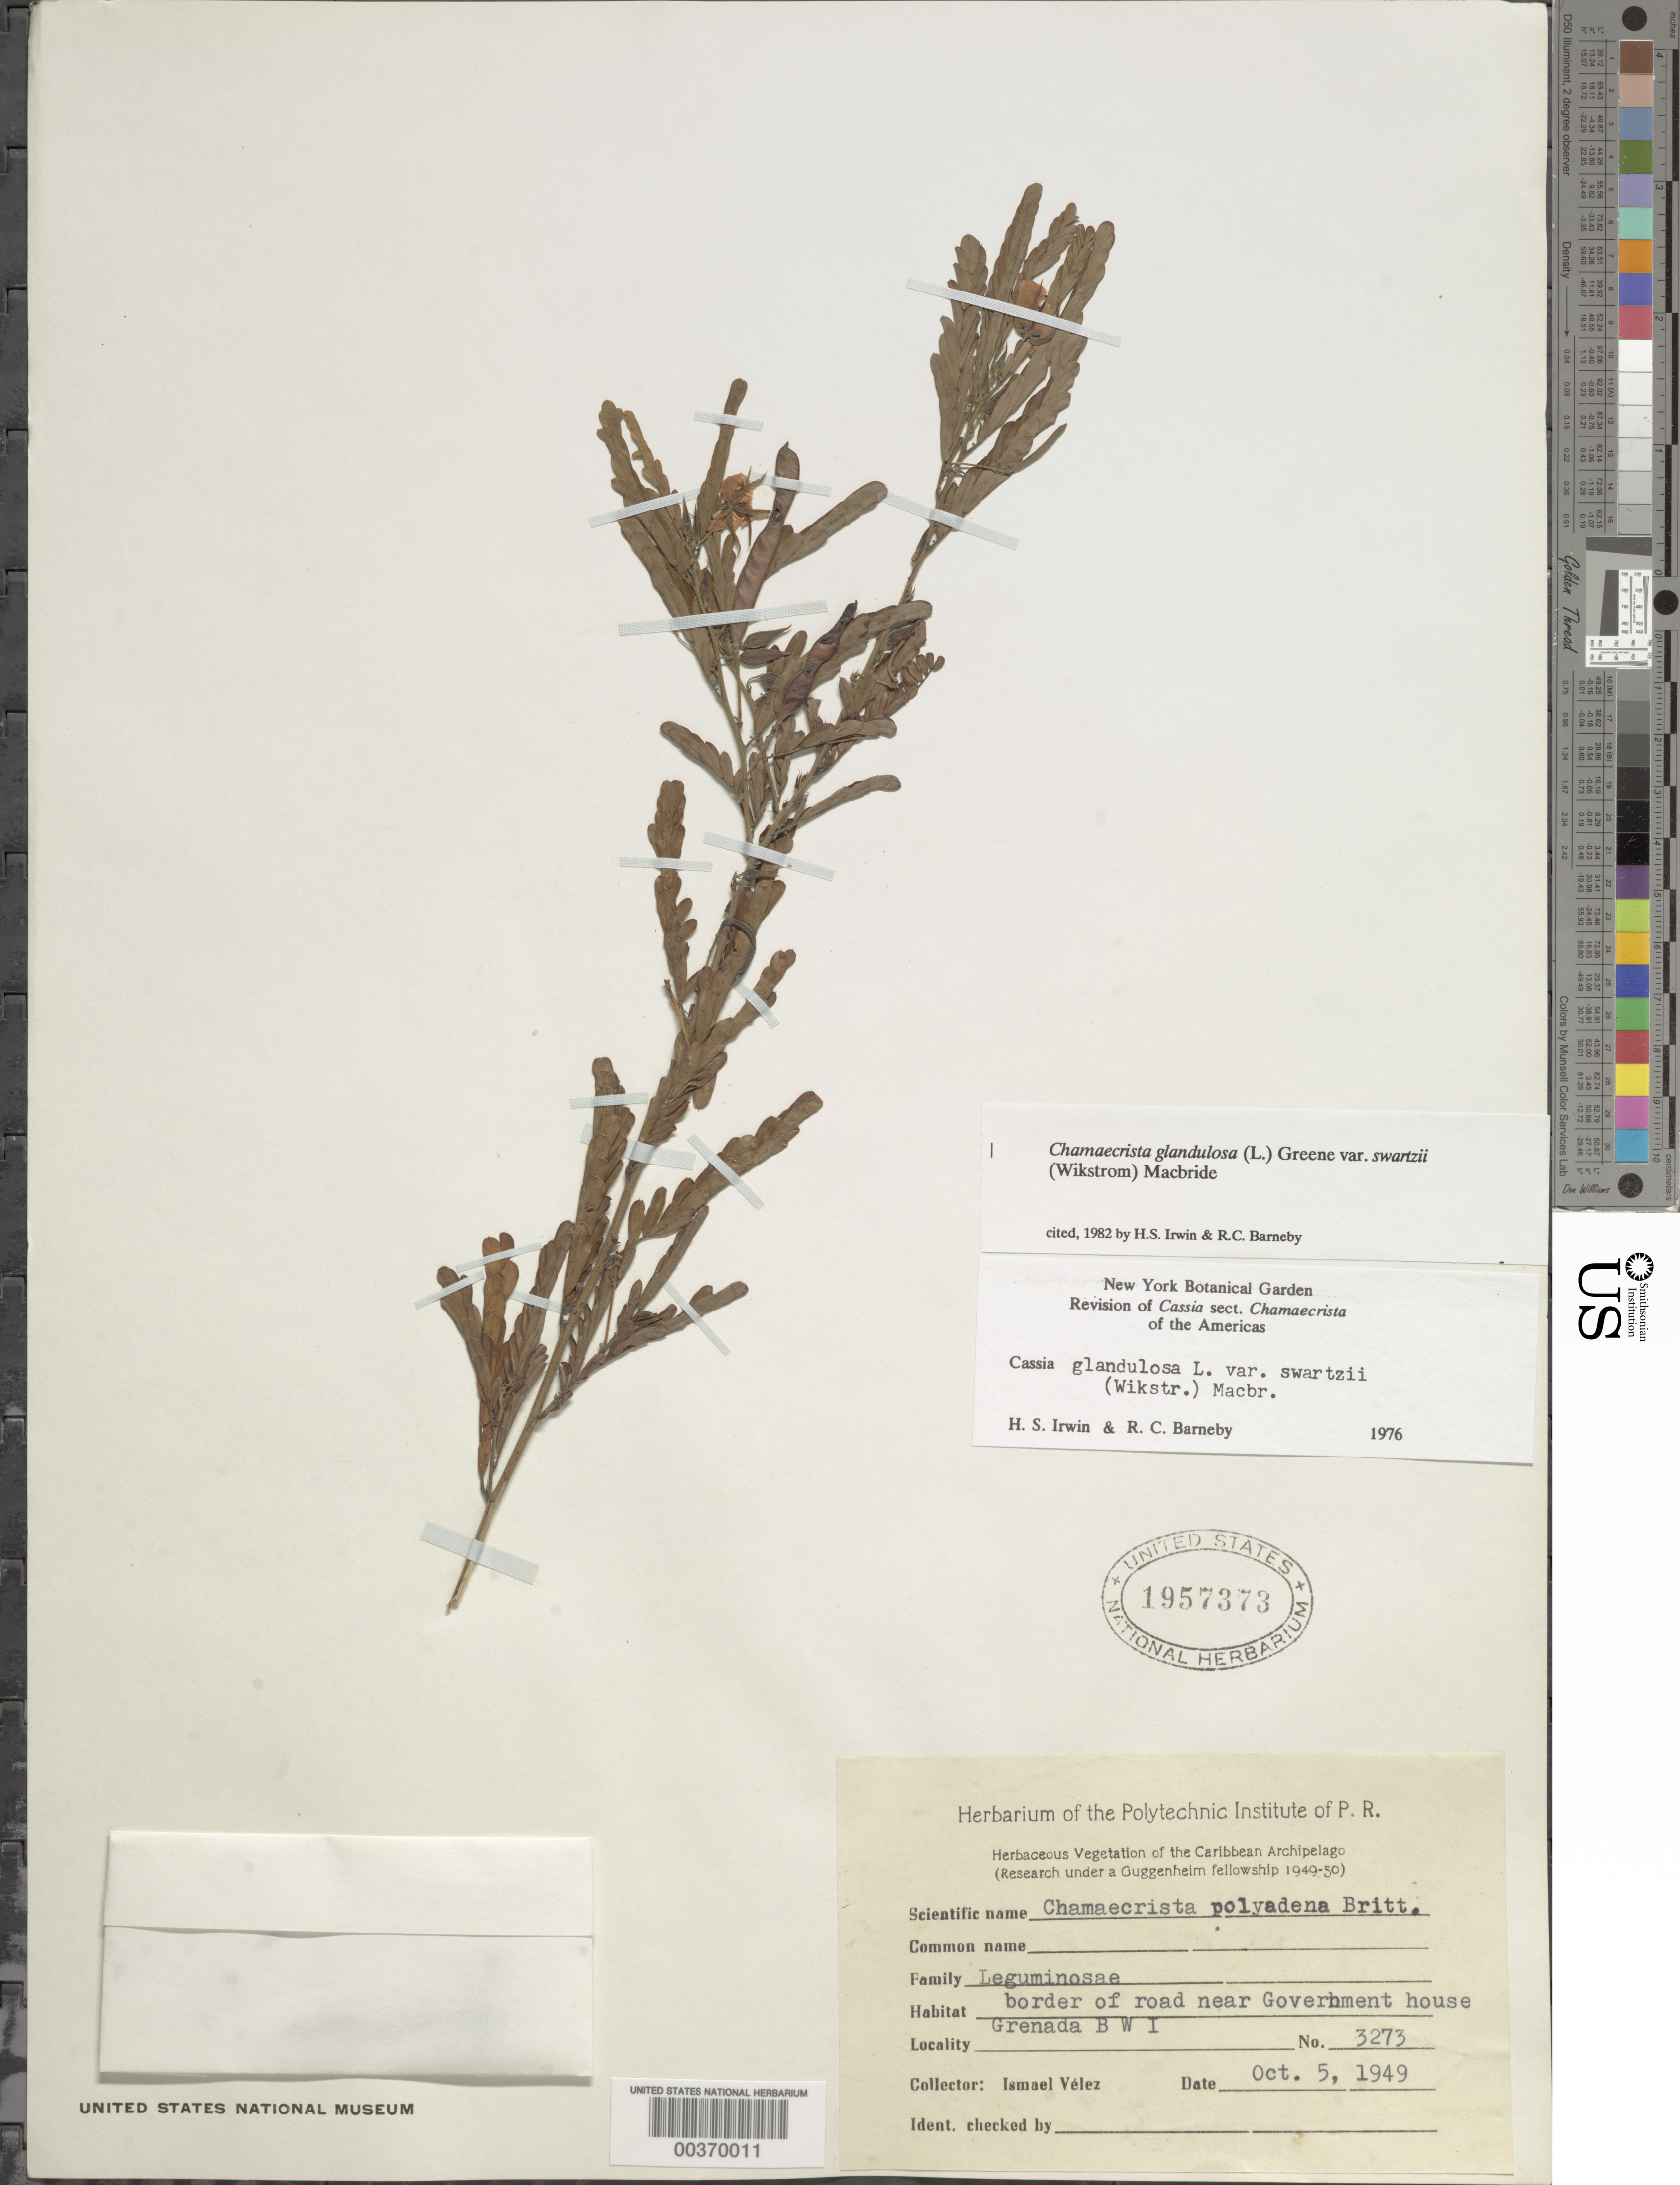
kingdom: Plantae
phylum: Tracheophyta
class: Magnoliopsida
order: Fabales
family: Fabaceae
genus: Chamaecrista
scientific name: Chamaecrista glandulosa var. swartzii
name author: (Wikstr.) H.S. Irwin & Barneby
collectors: I. Velez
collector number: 3273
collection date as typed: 05 Oct 1949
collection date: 1949-10-05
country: Grenada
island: Windward Is.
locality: Near government house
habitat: Border of road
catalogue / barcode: US 1957373